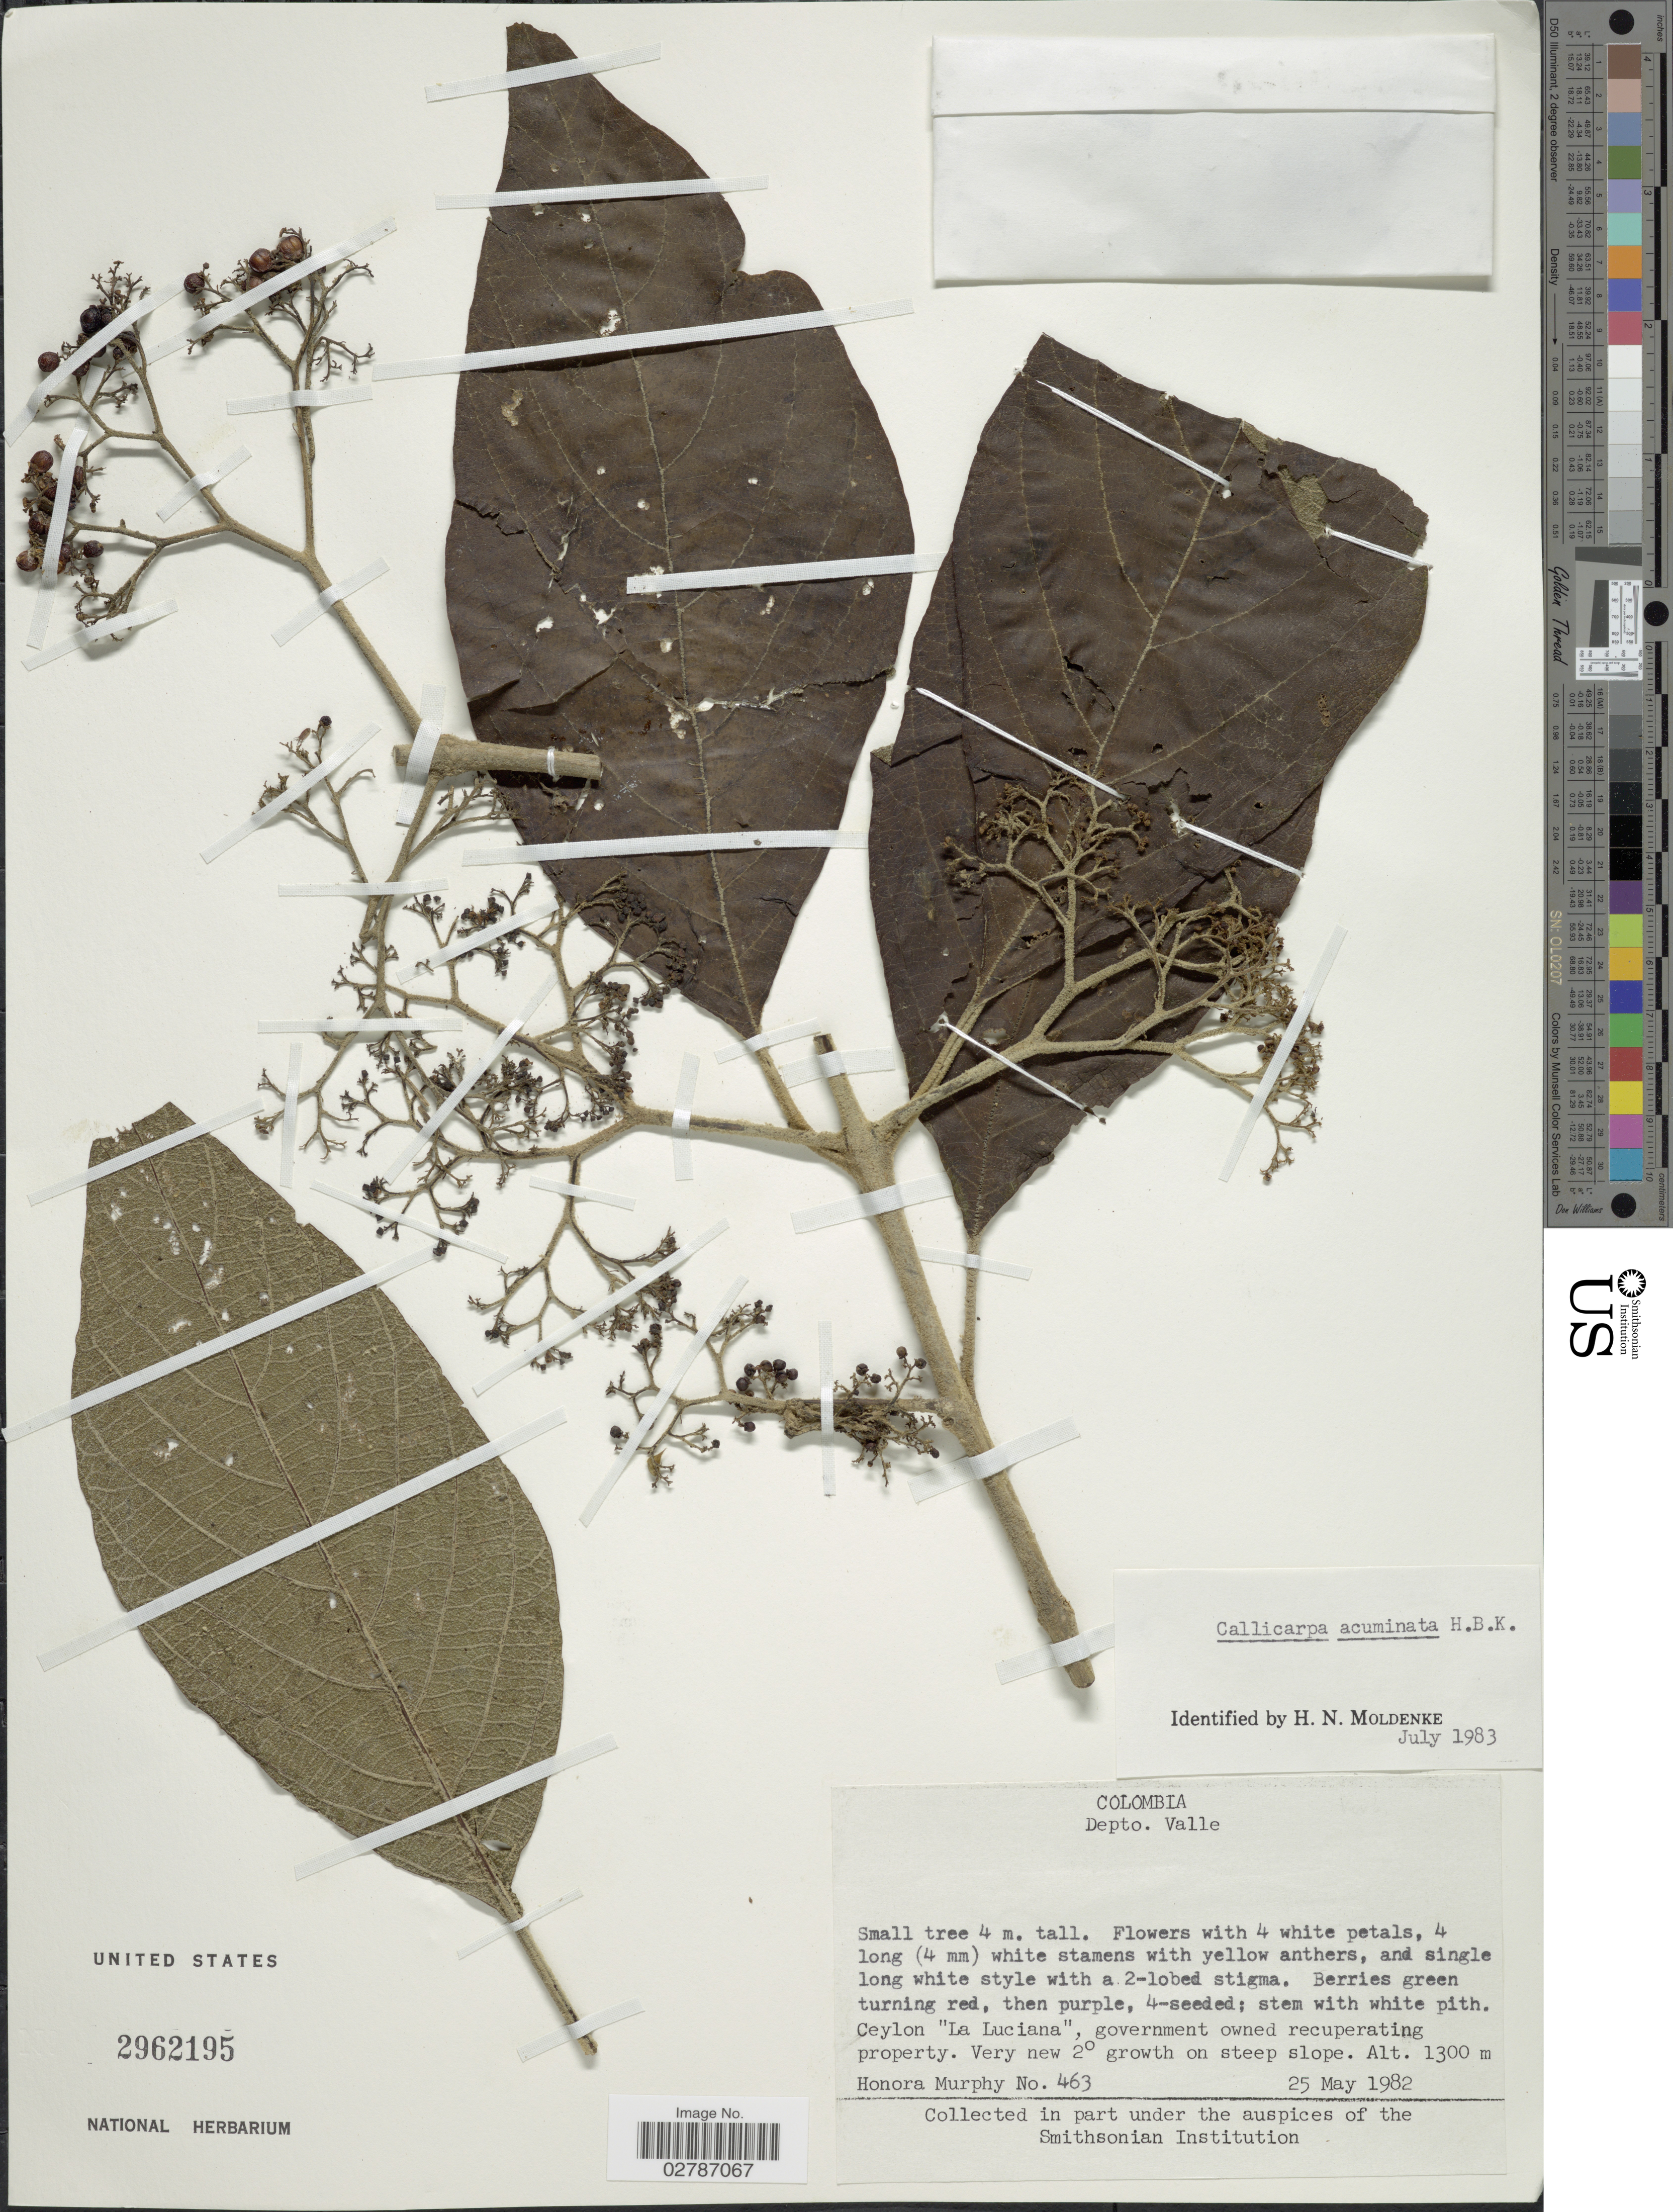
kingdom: Plantae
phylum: Tracheophyta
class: Magnoliopsida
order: Lamiales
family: Lamiaceae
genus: Callicarpa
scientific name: Callicarpa acuminata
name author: Kunth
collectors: H. Murphy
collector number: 463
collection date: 1982-05-25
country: Colombia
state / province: Valle del Cauca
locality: Depto. Valle. Ceylon "La Luciana", government owned recuperating property.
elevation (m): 1300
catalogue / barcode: US 2962195